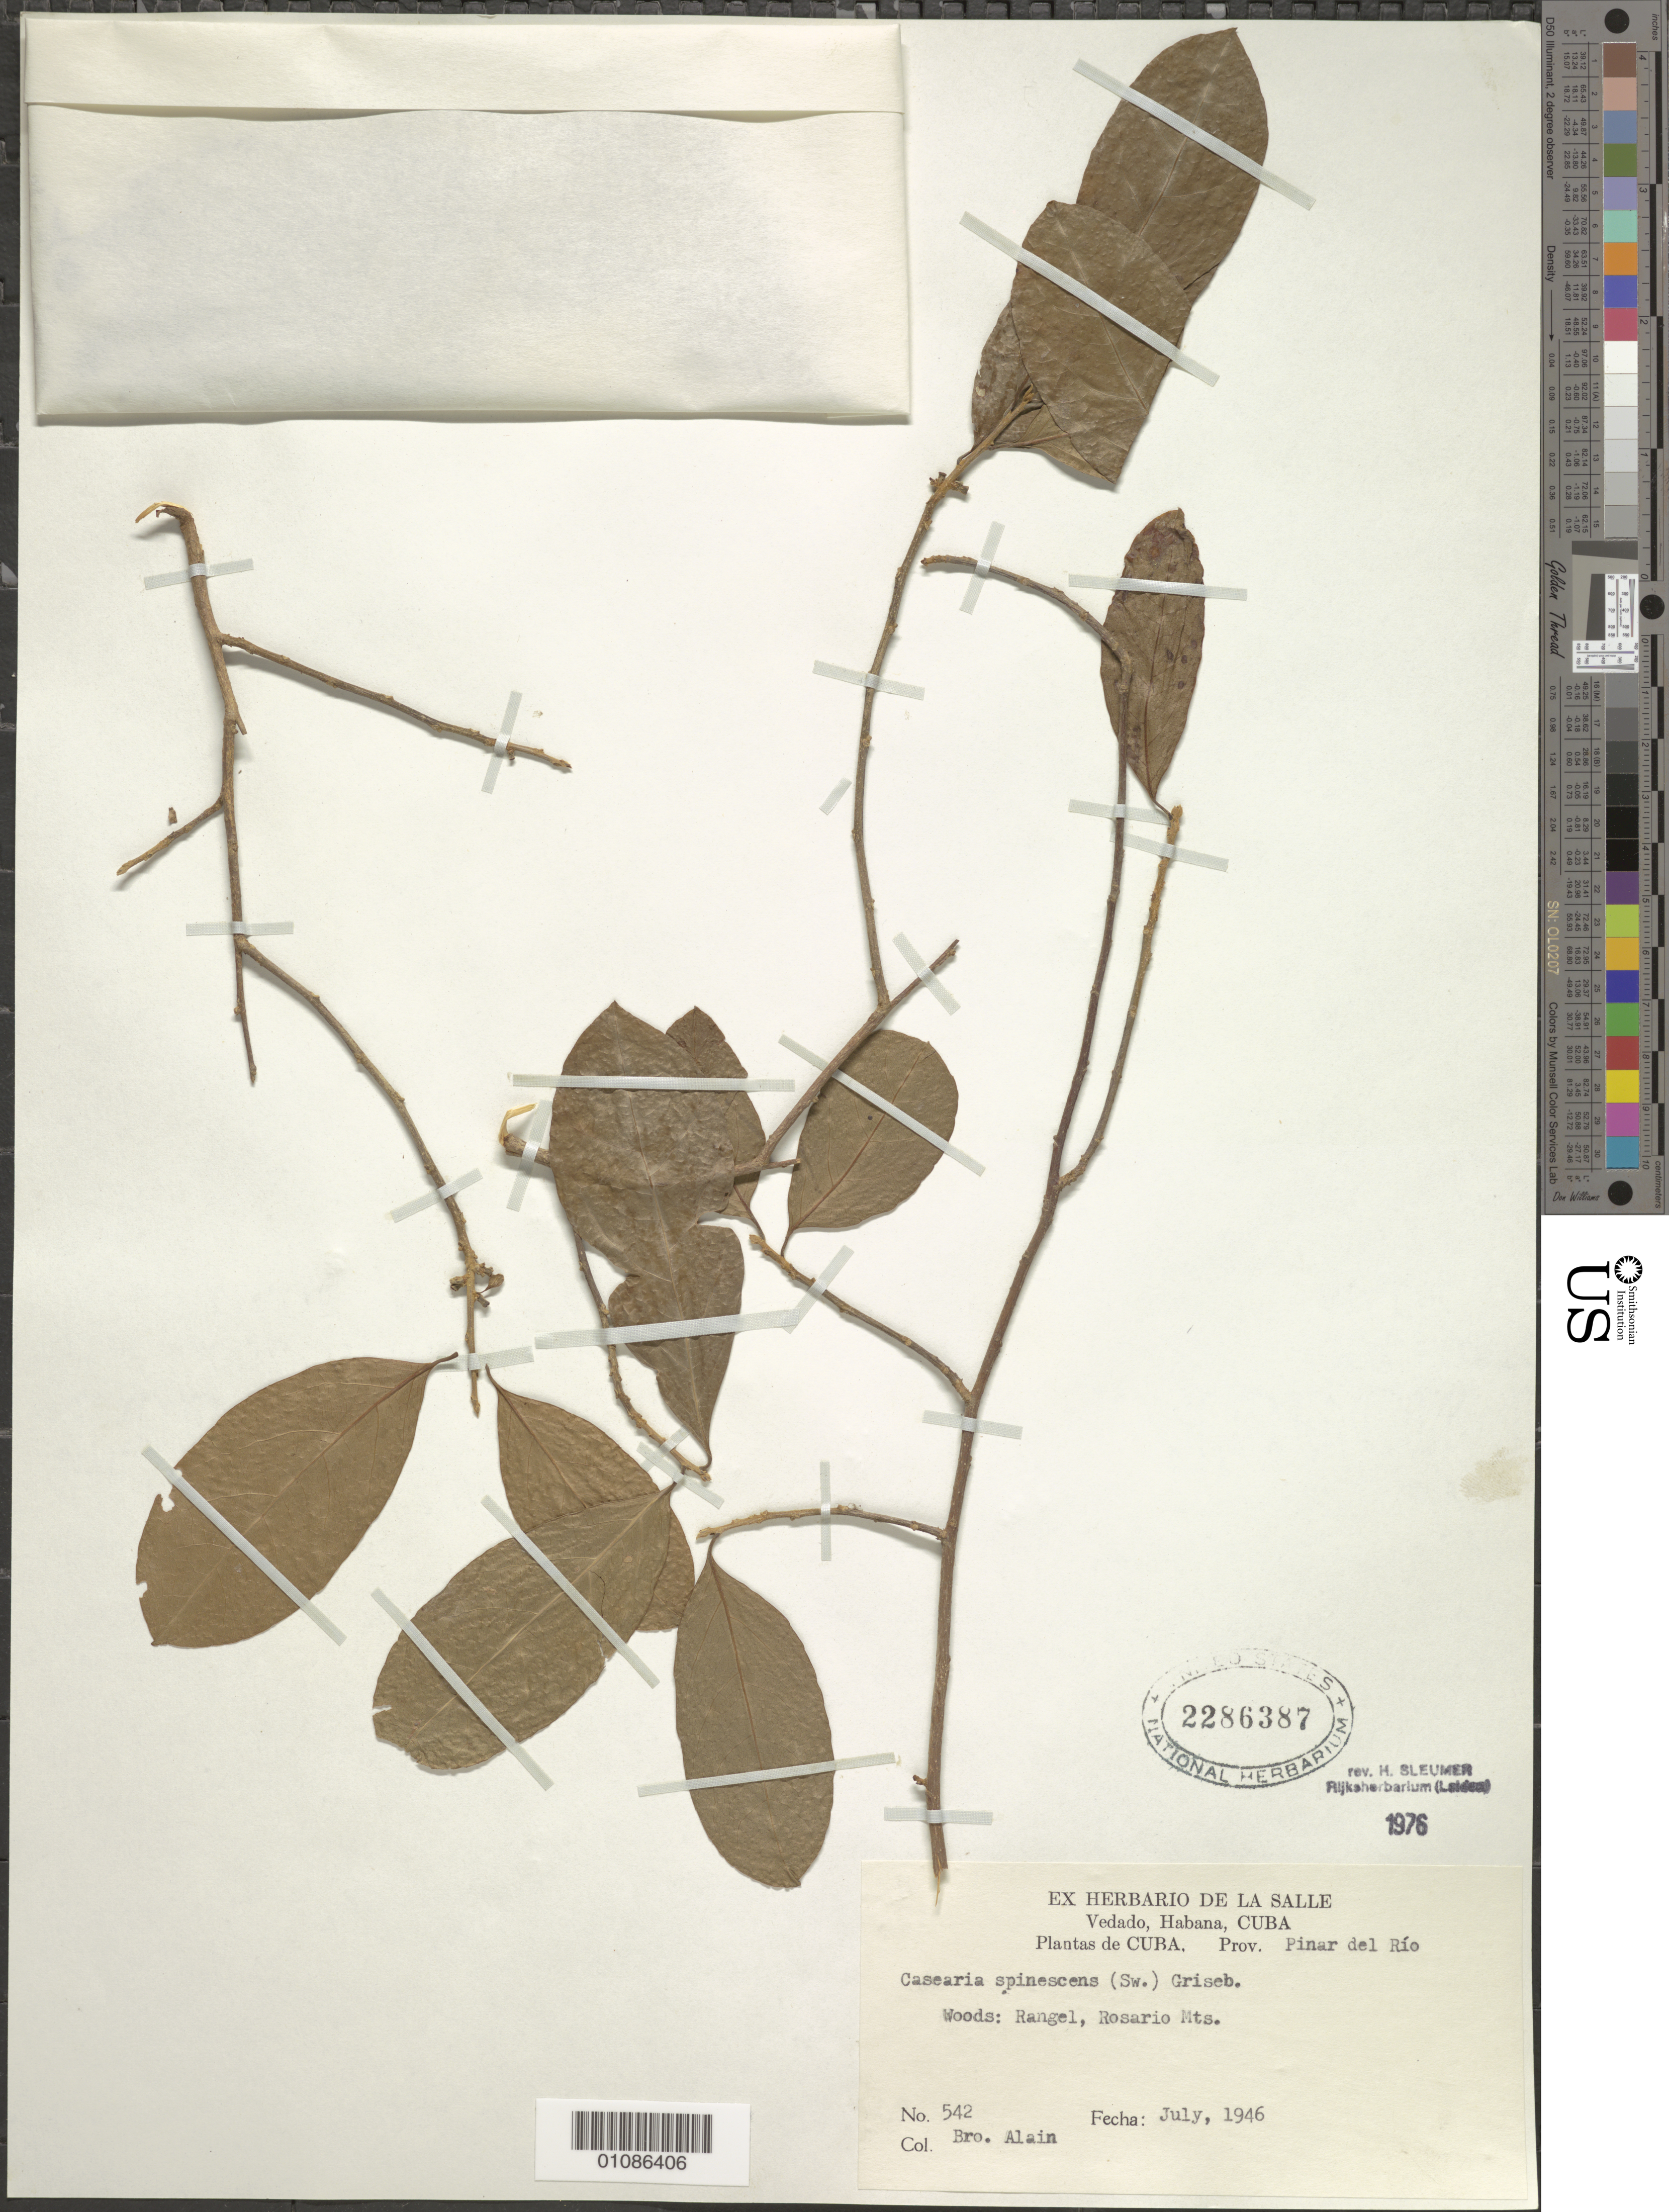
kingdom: Plantae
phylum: Tracheophyta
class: Magnoliopsida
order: Malpighiales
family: Salicaceae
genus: Casearia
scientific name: Casearia spinescens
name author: (Sw.) Griseb.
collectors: A. H. Liogier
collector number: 542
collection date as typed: Jul 1946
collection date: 1946-07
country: Cuba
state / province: Pinar del Rio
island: Cuba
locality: Pinar del Rio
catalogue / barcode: US 2286387